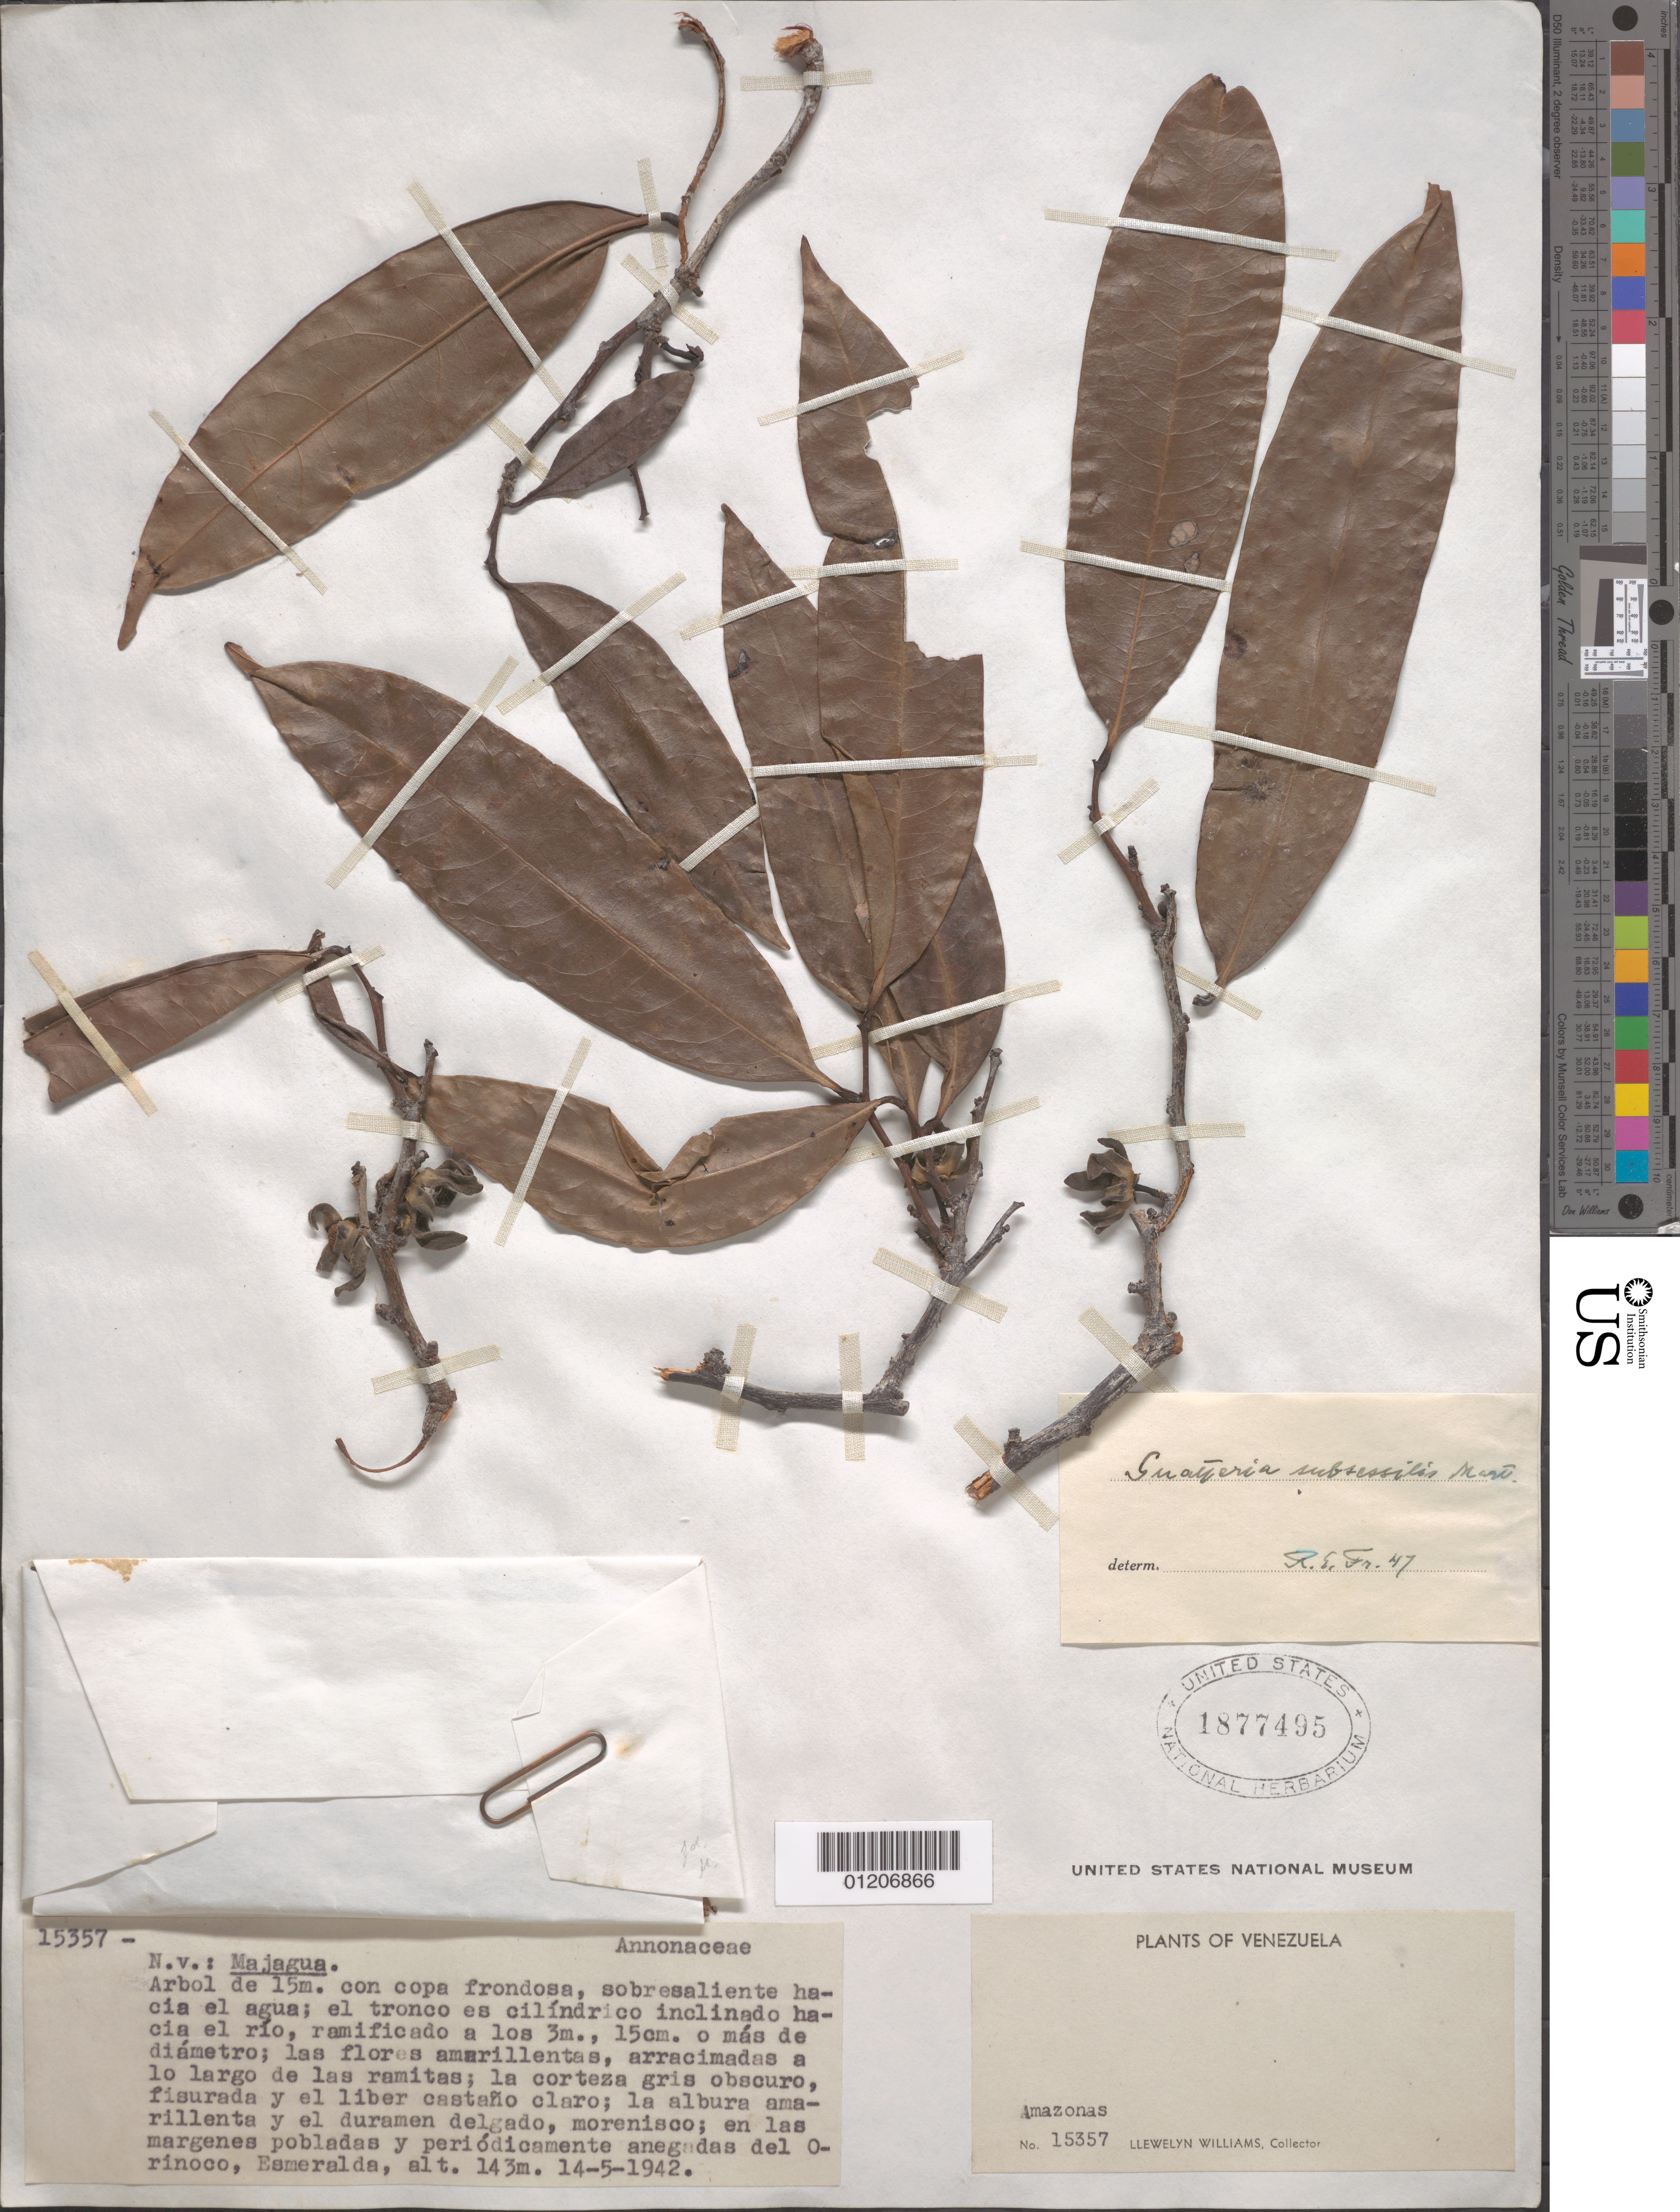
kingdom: Plantae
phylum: Tracheophyta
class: Magnoliopsida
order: Magnoliales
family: Annonaceae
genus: Guatteria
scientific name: Guatteria subsessilis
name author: Mart.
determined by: Smith, R. E.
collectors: L. Williams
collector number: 15357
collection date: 1942-05-14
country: Venezuela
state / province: Amazonas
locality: Orinoco, Esmeralda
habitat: Margenes pobladas y periodicamente anegadas de rio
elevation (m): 143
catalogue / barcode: US 1877495